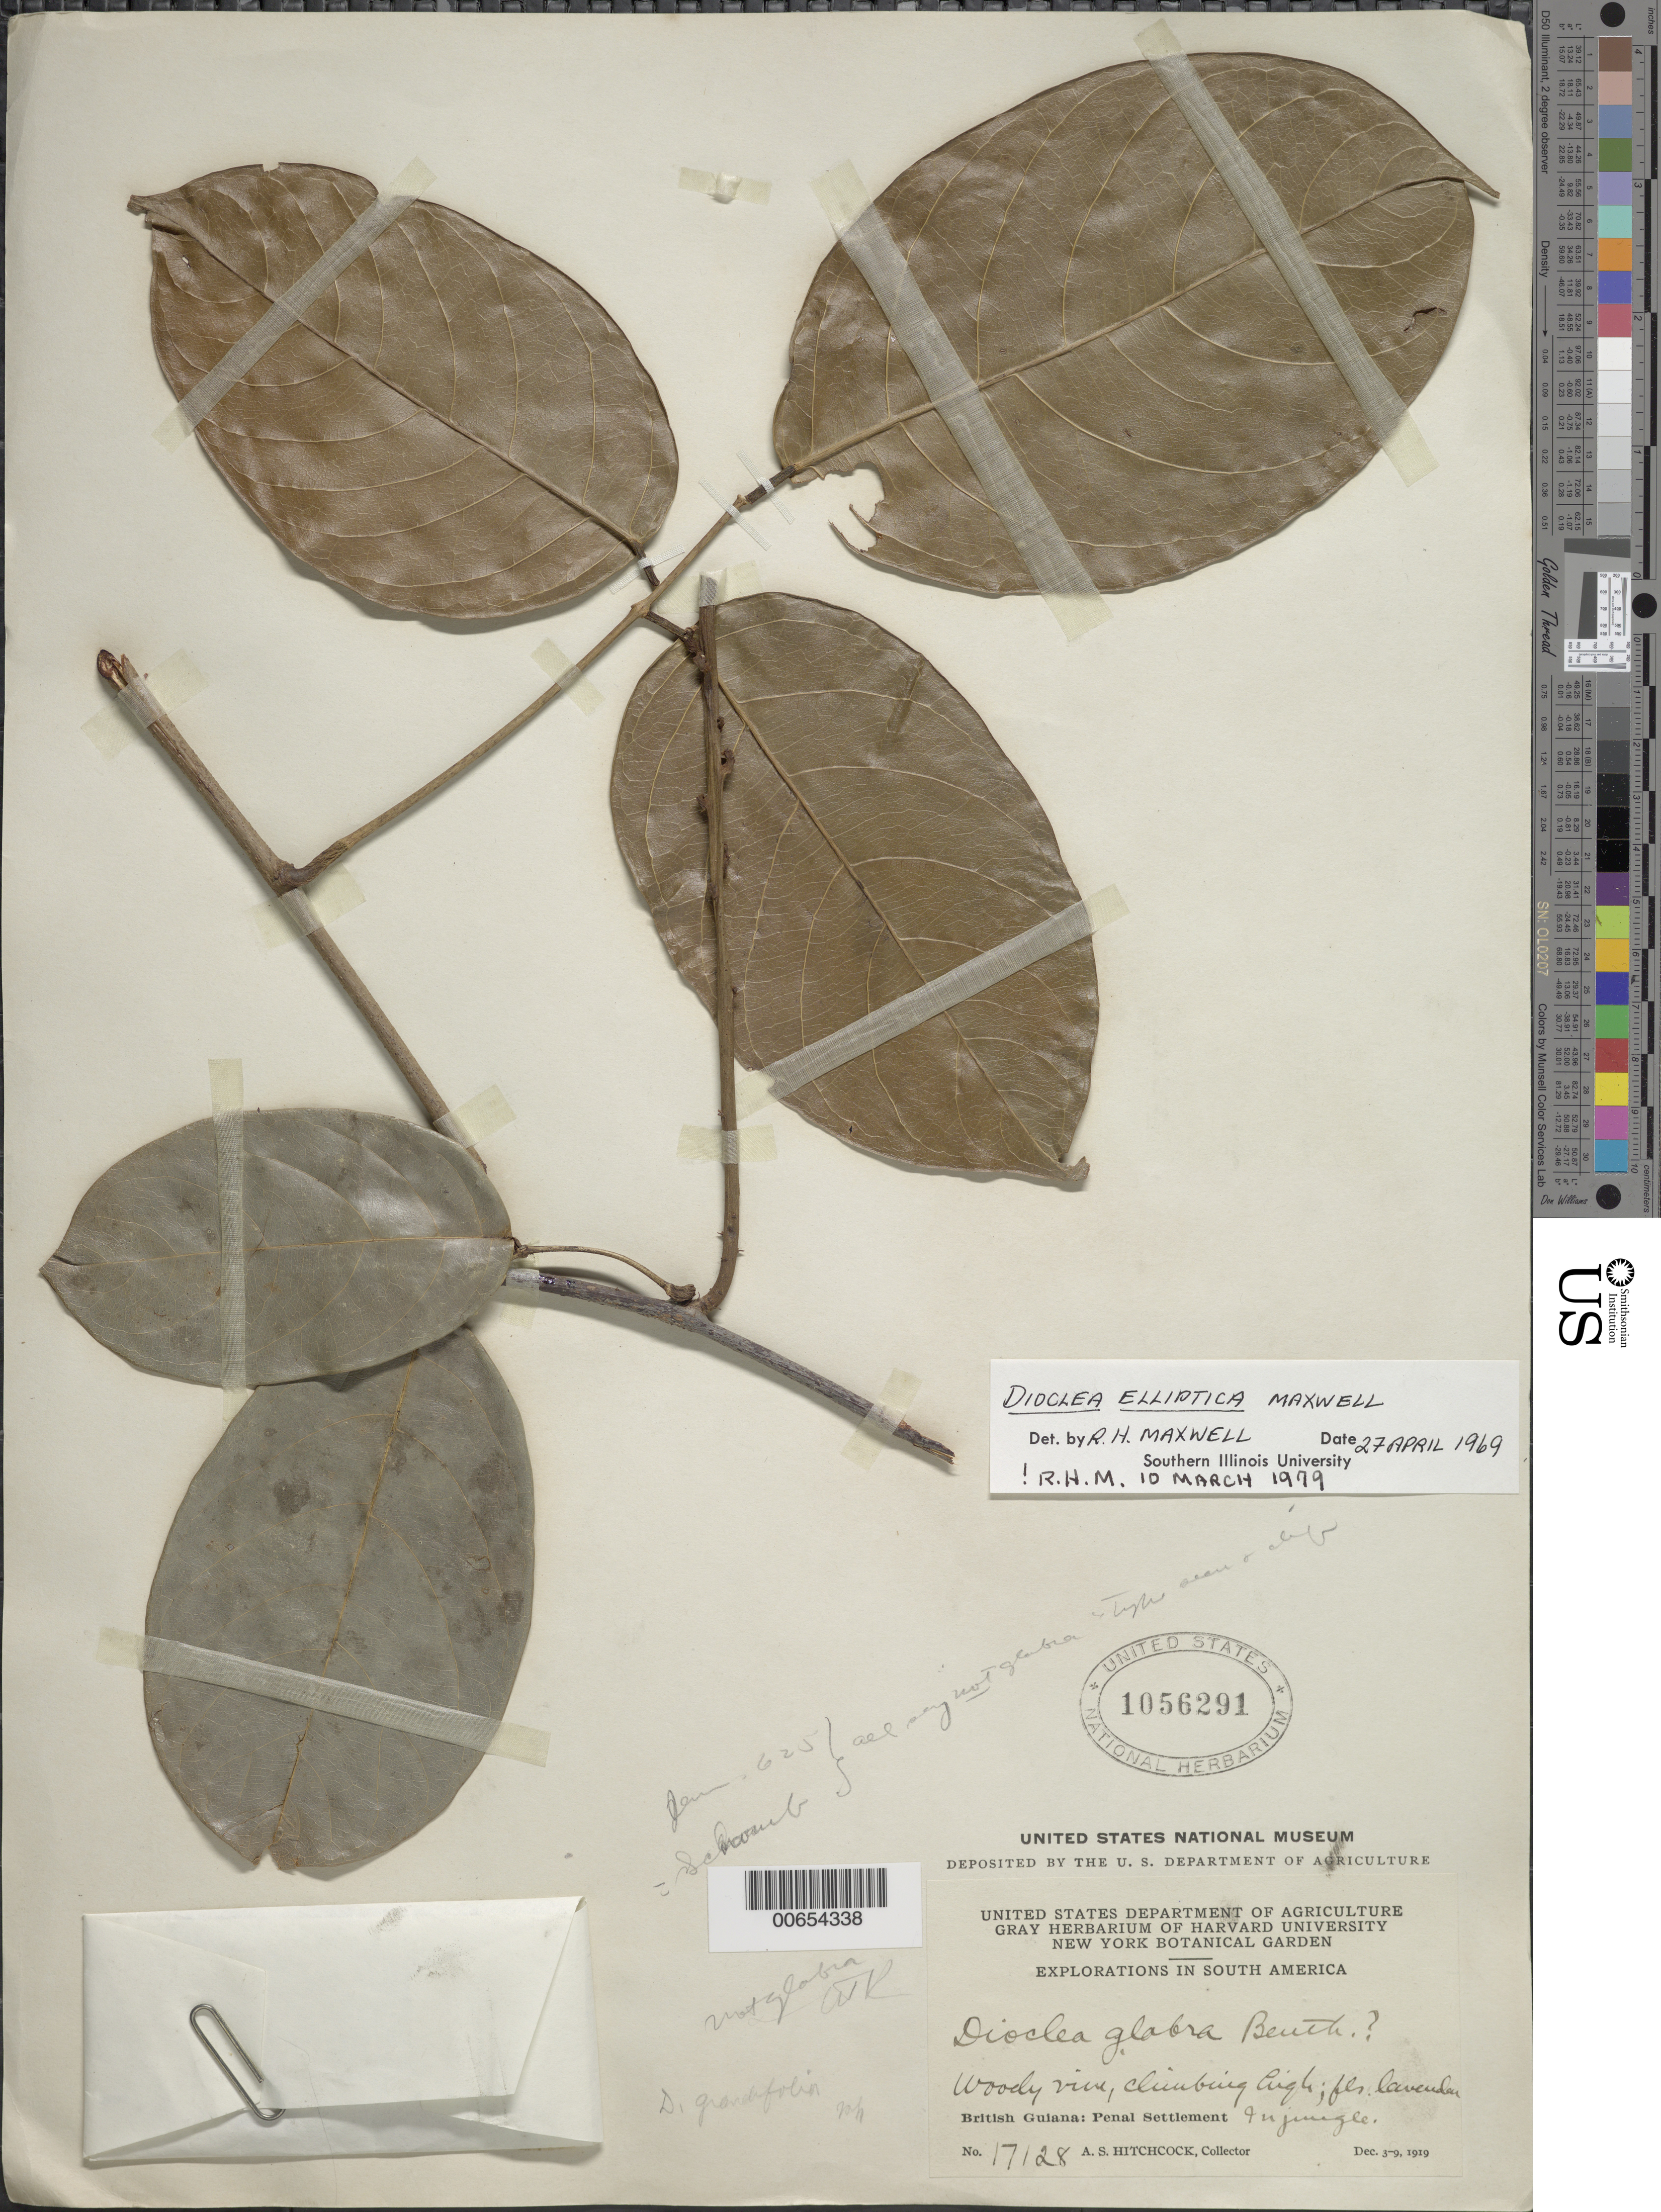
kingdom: Plantae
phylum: Tracheophyta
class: Magnoliopsida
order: Fabales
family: Fabaceae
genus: Macropsychanthus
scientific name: Macropsychanthus scaber var. scaber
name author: (Rich.) L.P. Queiroz & Snak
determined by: Strong, Mark T., (BOT), Smithsonian Institution - National Museum of Natural History (UNITED STATES)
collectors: A. S. Hitchcock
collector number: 17128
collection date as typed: Dec. 3-9, 1919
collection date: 1919-12-03/1919-12-09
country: Guyana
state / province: Cuyuni-Mazaruni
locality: Penal Settlement, on W side of Essequibo River, near mouth of Mazaruni River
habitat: Jungle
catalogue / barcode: US 1056291